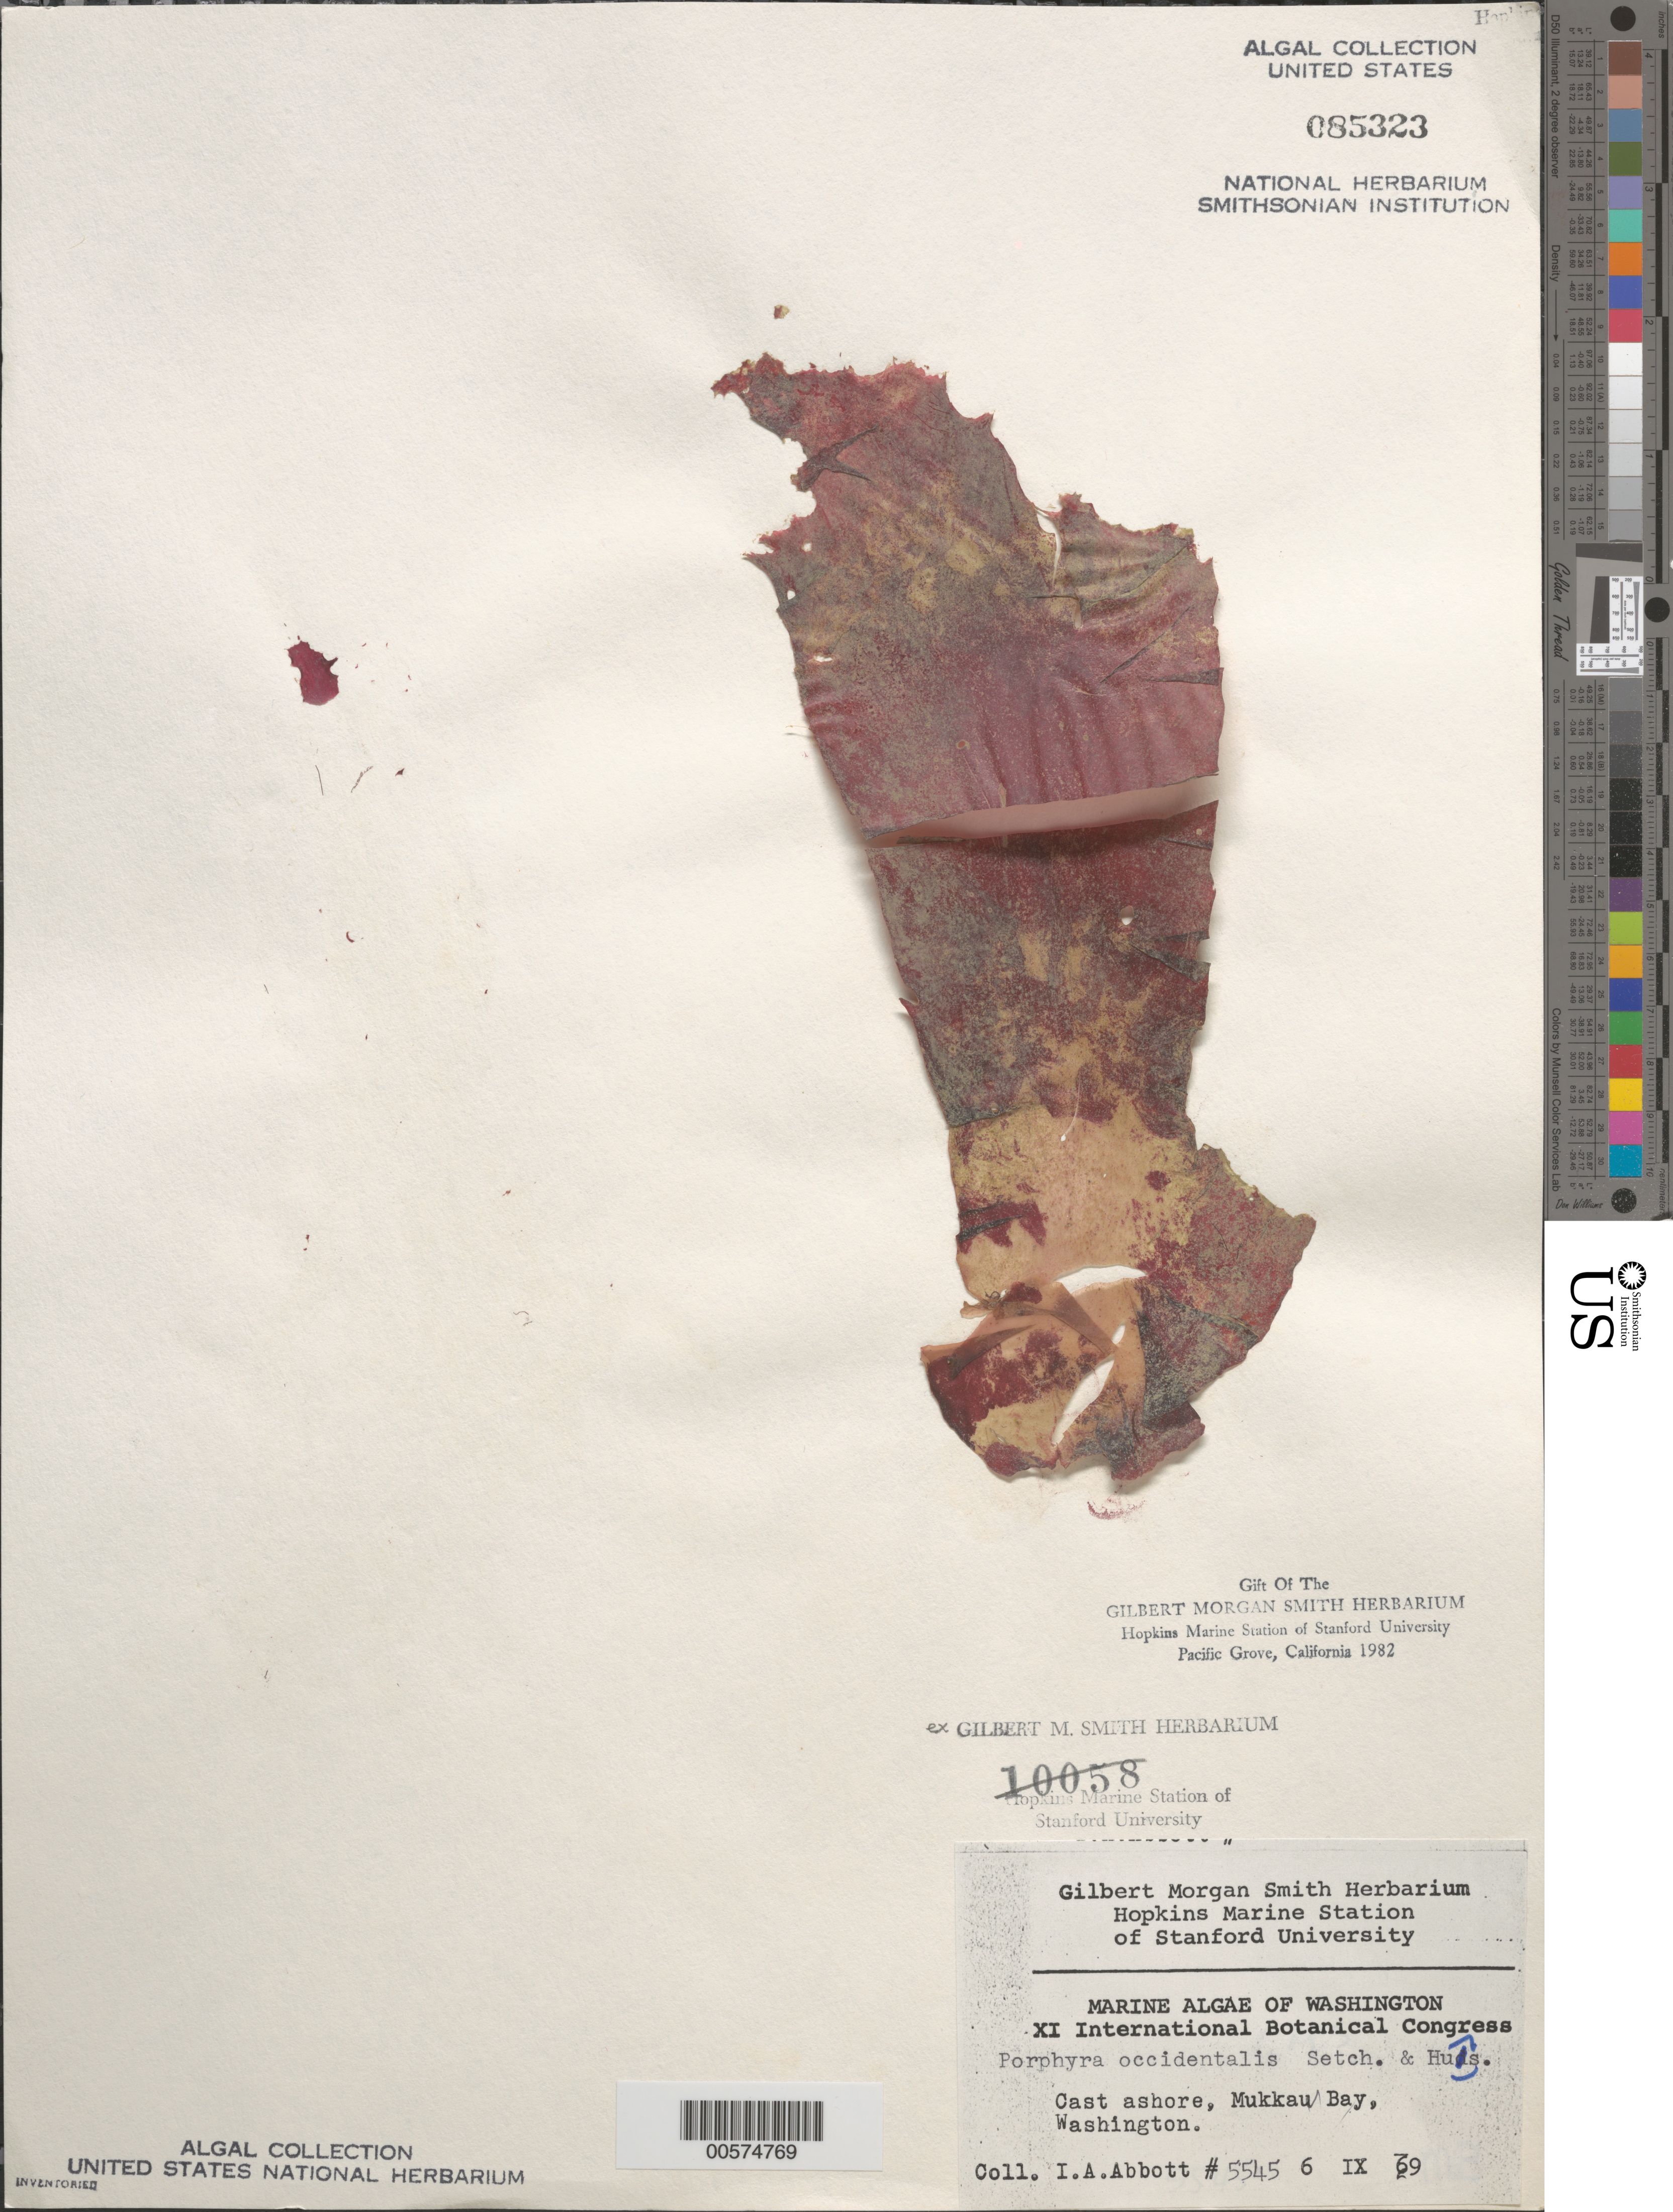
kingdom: Plantae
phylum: Rhodophyta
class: Bangiophyceae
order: Bangiales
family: Bangiaceae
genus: Porphyra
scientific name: Porphyra occidentalis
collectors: I. A. Abbott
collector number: IAA 5545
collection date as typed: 06 Sep 1969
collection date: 1969-09-06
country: United States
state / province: Washington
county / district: Clallam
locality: Mukkaw Bay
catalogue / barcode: US 85323